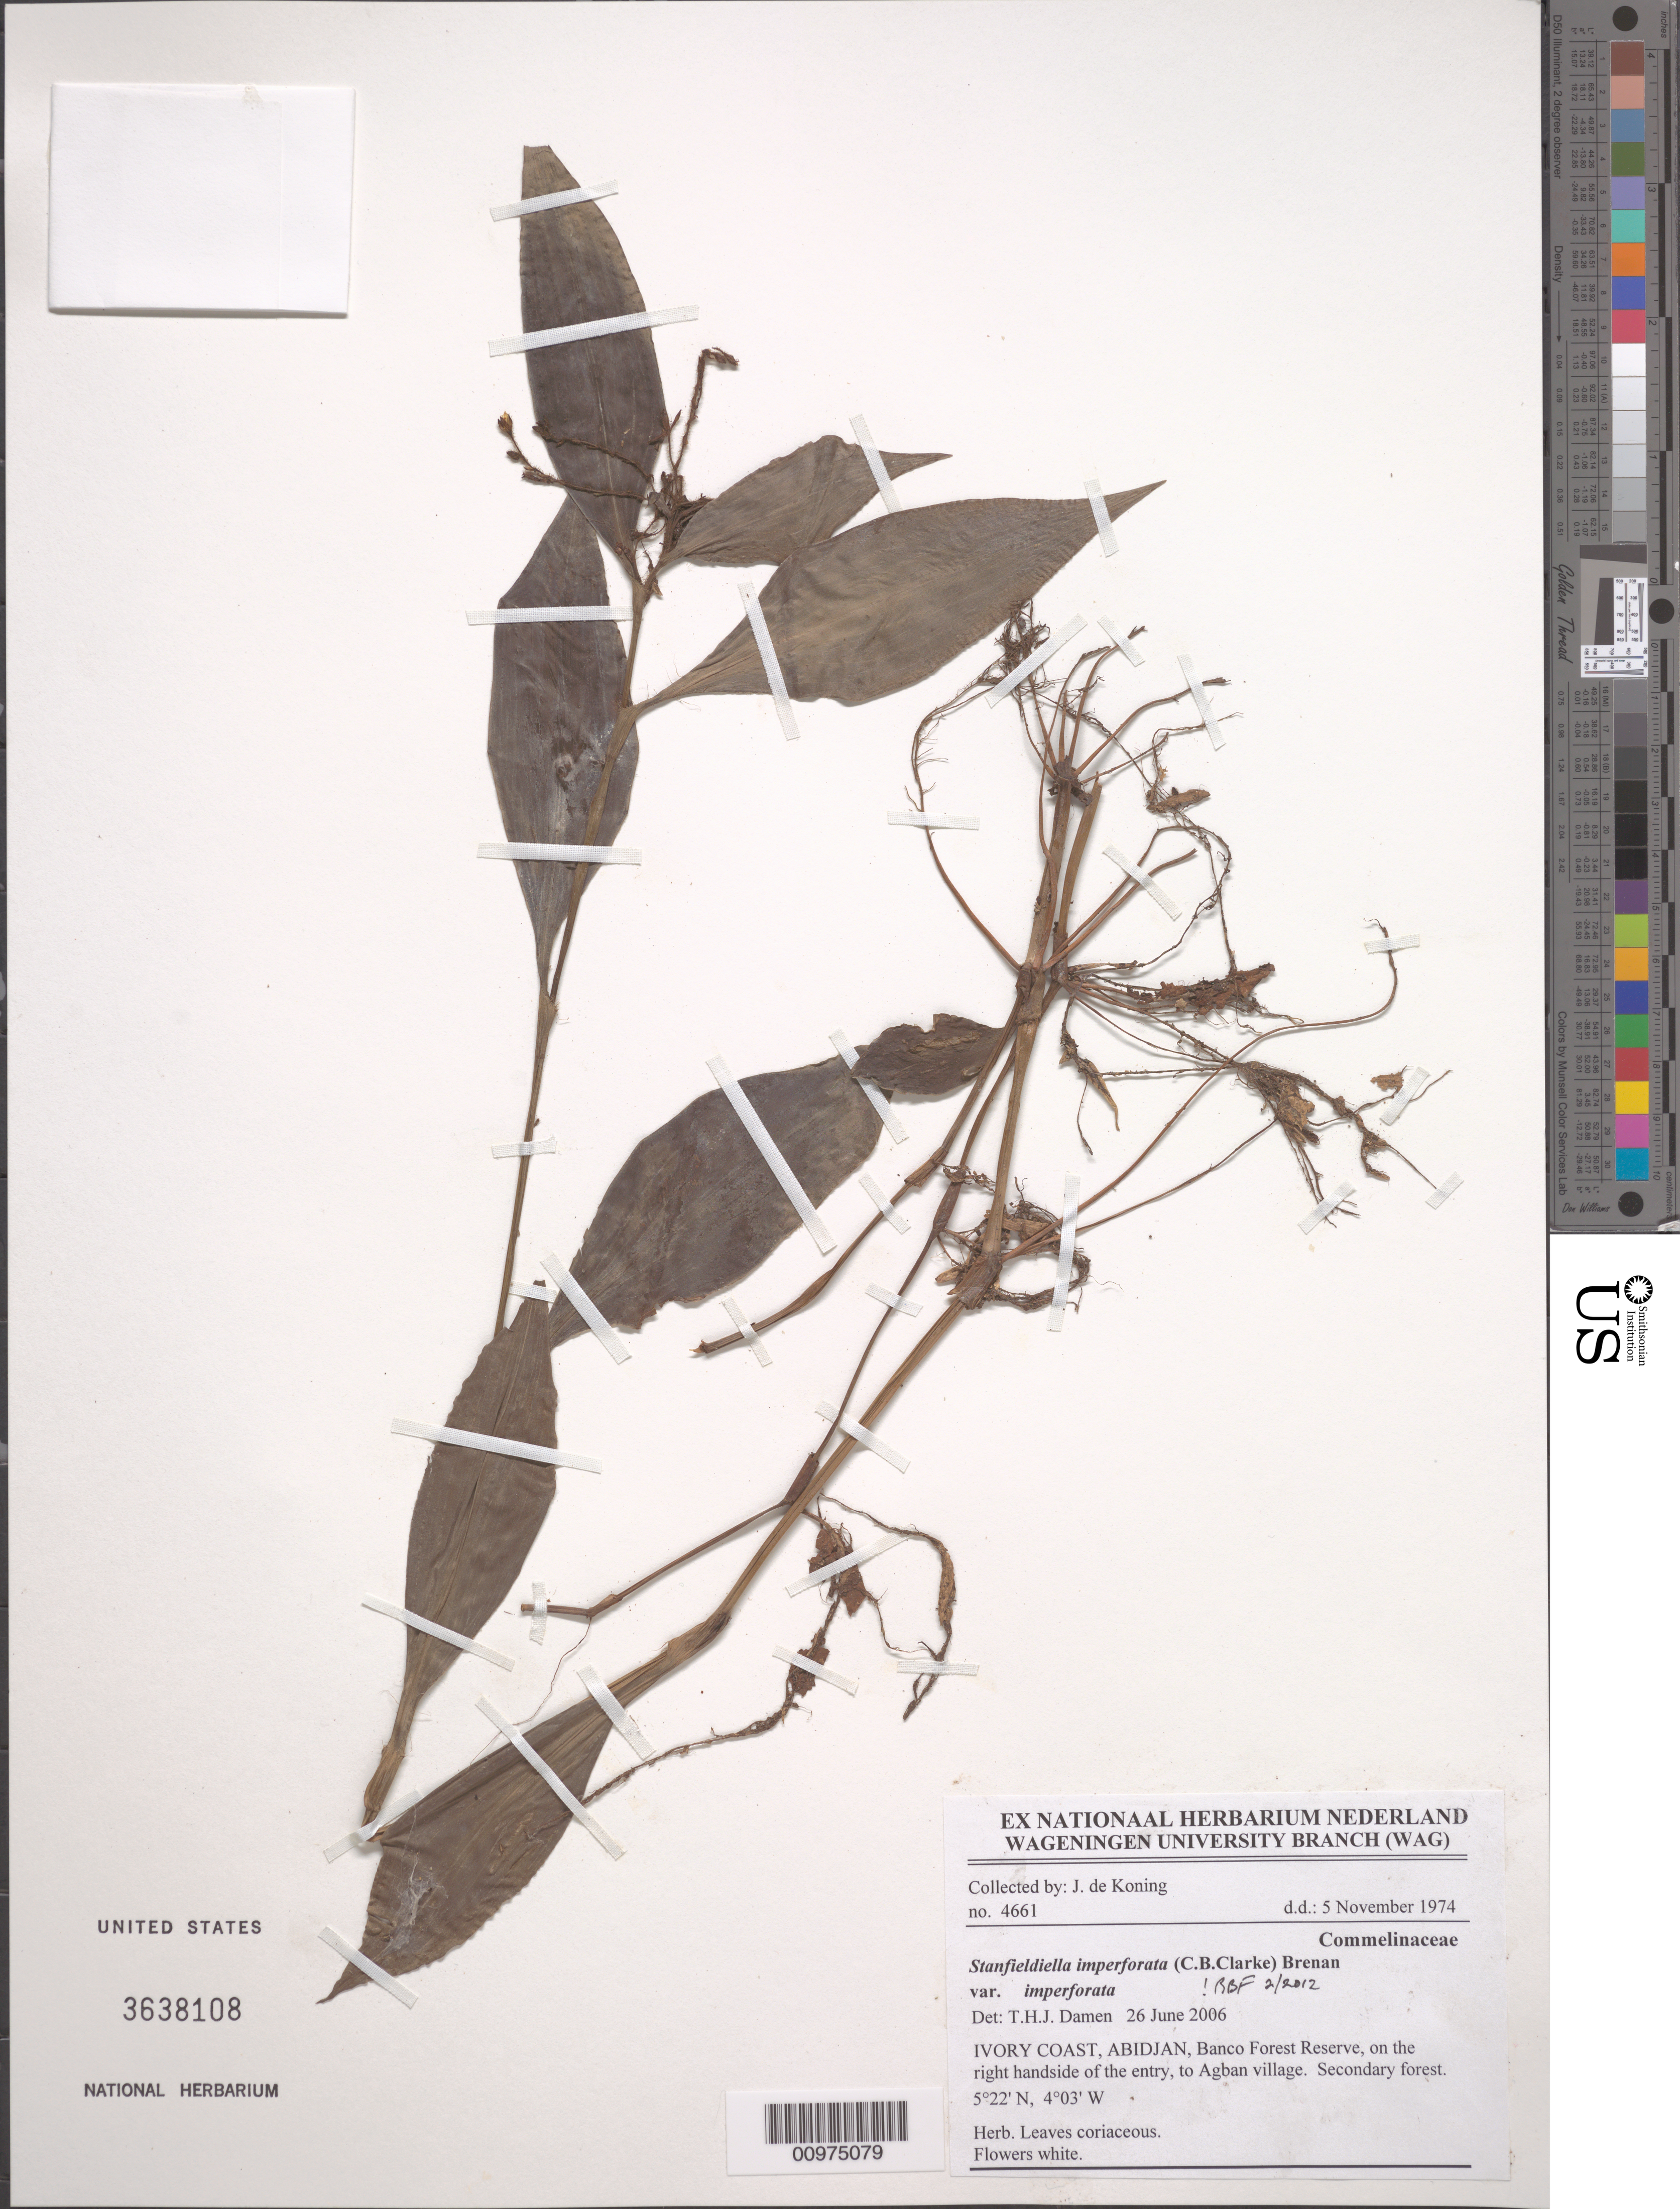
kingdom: Plantae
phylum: Tracheophyta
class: Liliopsida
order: Commelinales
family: Commelinaceae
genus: Stanfieldiella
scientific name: Stanfieldiella imperforata var. imperforata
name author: (C.B. Clarke) Brenan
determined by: Faden, Robert B., (US), Smithsonian Institution - National Museum of Natural History (UNITED STATES)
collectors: J. de Koning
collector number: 4661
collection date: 1974-11-05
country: Ivory Coast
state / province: Abidjan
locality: Banco Forest Reserve, on the right handside of the entry, to Agban village.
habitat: Secondary forest.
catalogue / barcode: US 3638108